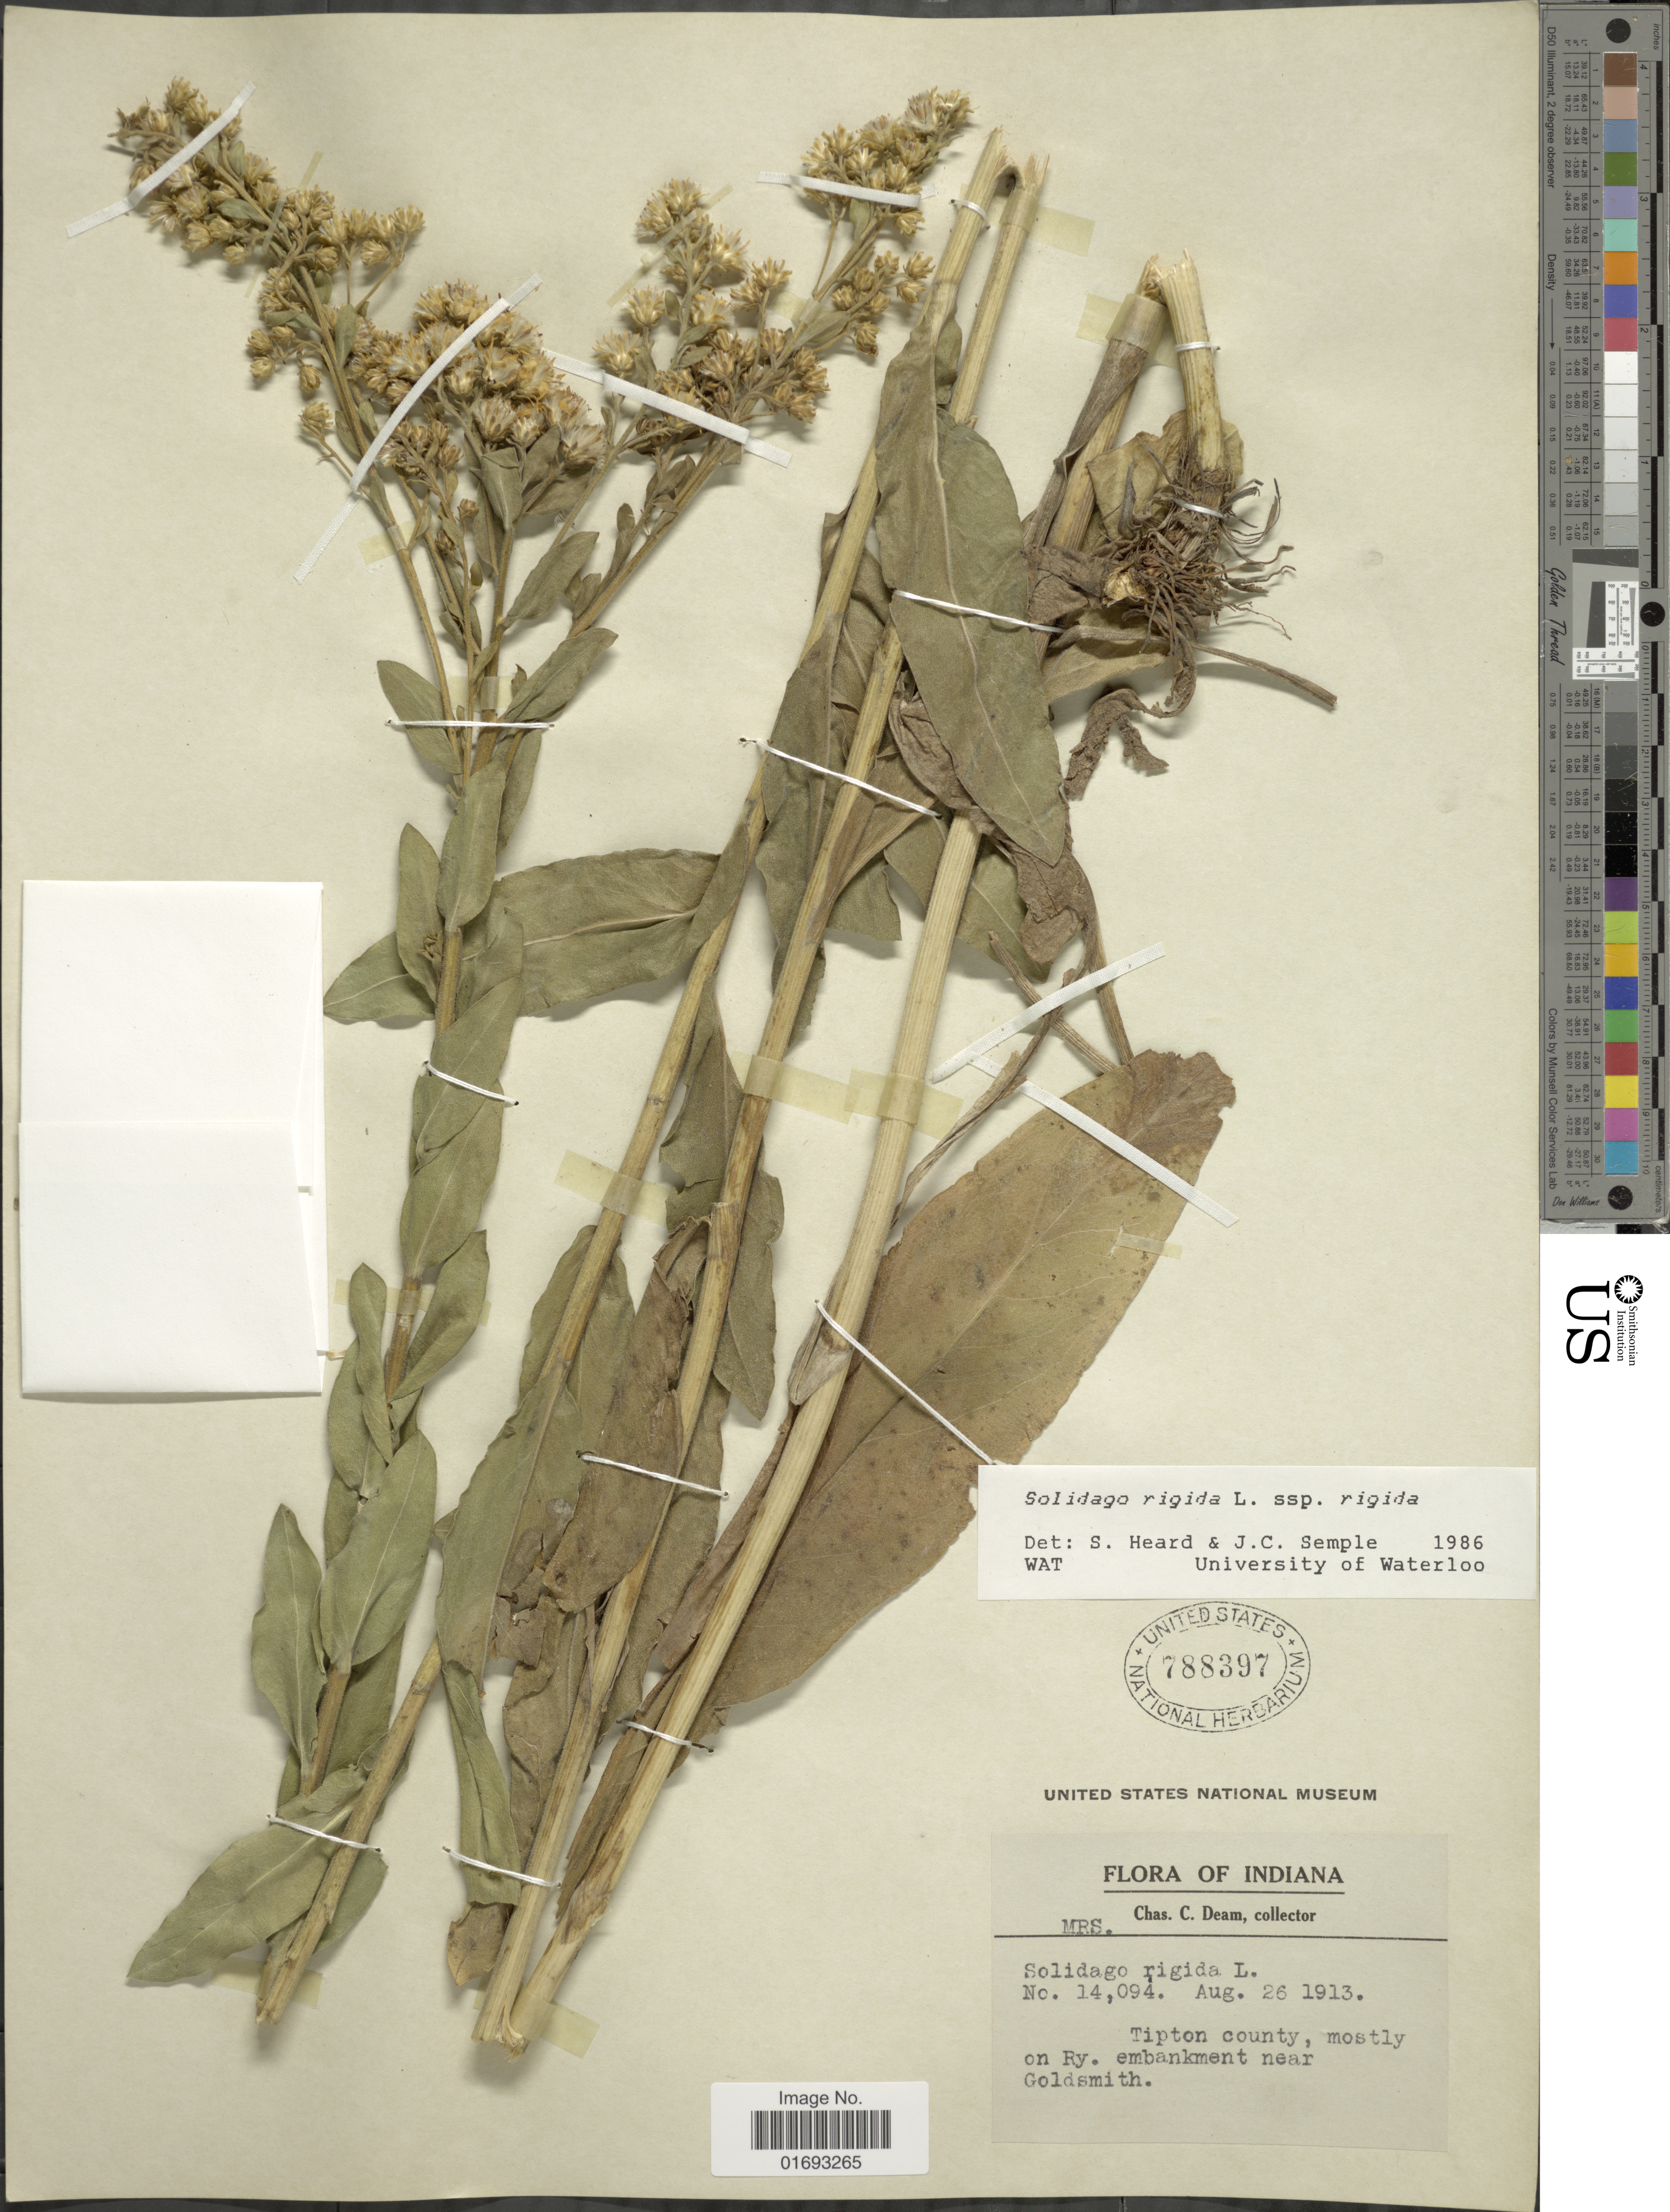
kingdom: Plantae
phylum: Tracheophyta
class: Magnoliopsida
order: Asterales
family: Asteraceae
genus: Oligoneuron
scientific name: Oligoneuron rigidum var. rigidum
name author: (L.) Small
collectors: S. A. Deam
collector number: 14094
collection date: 1913-08-26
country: United States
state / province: Indiana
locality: Tipton county, mostly on Ry. embankment near Goldsmith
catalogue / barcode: US 788397